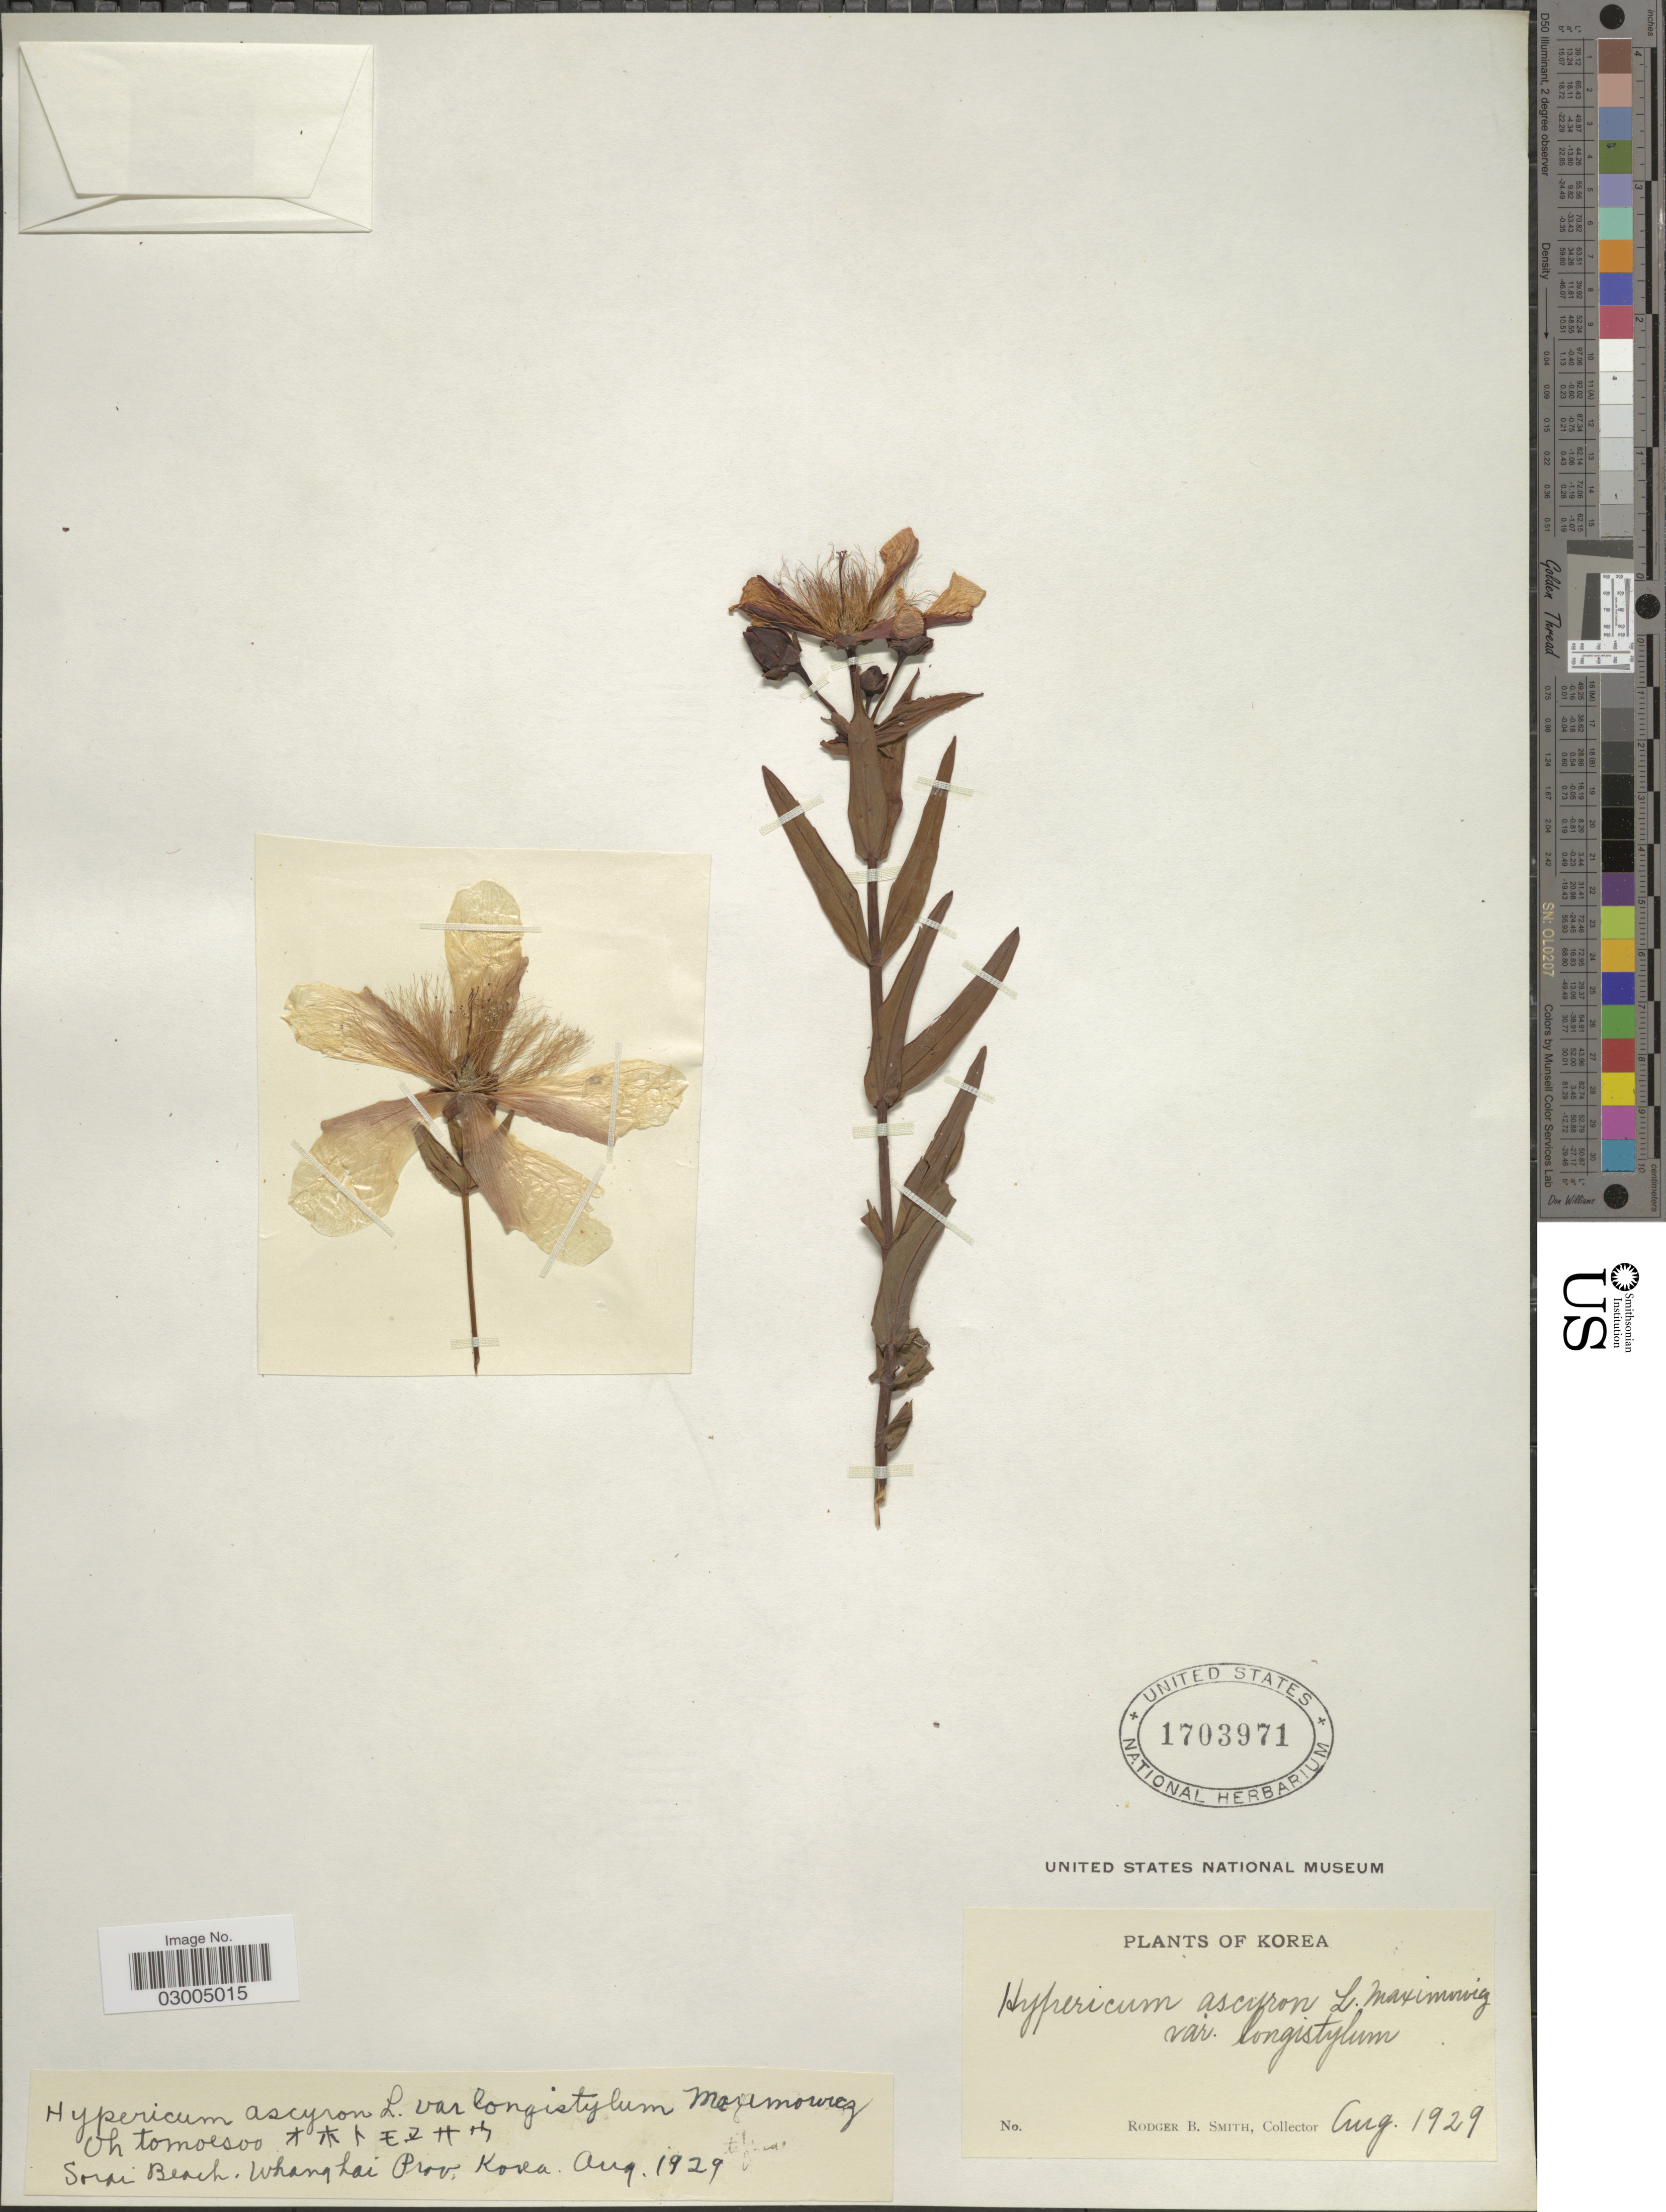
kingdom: Plantae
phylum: Tracheophyta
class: Magnoliopsida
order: Malpighiales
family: Hypericaceae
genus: Hypericum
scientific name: Hypericum ascyron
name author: L.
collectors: R. B. Smith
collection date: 1929-08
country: North Korea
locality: Sorai Beach. Whanghai Prov.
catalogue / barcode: US 1703971